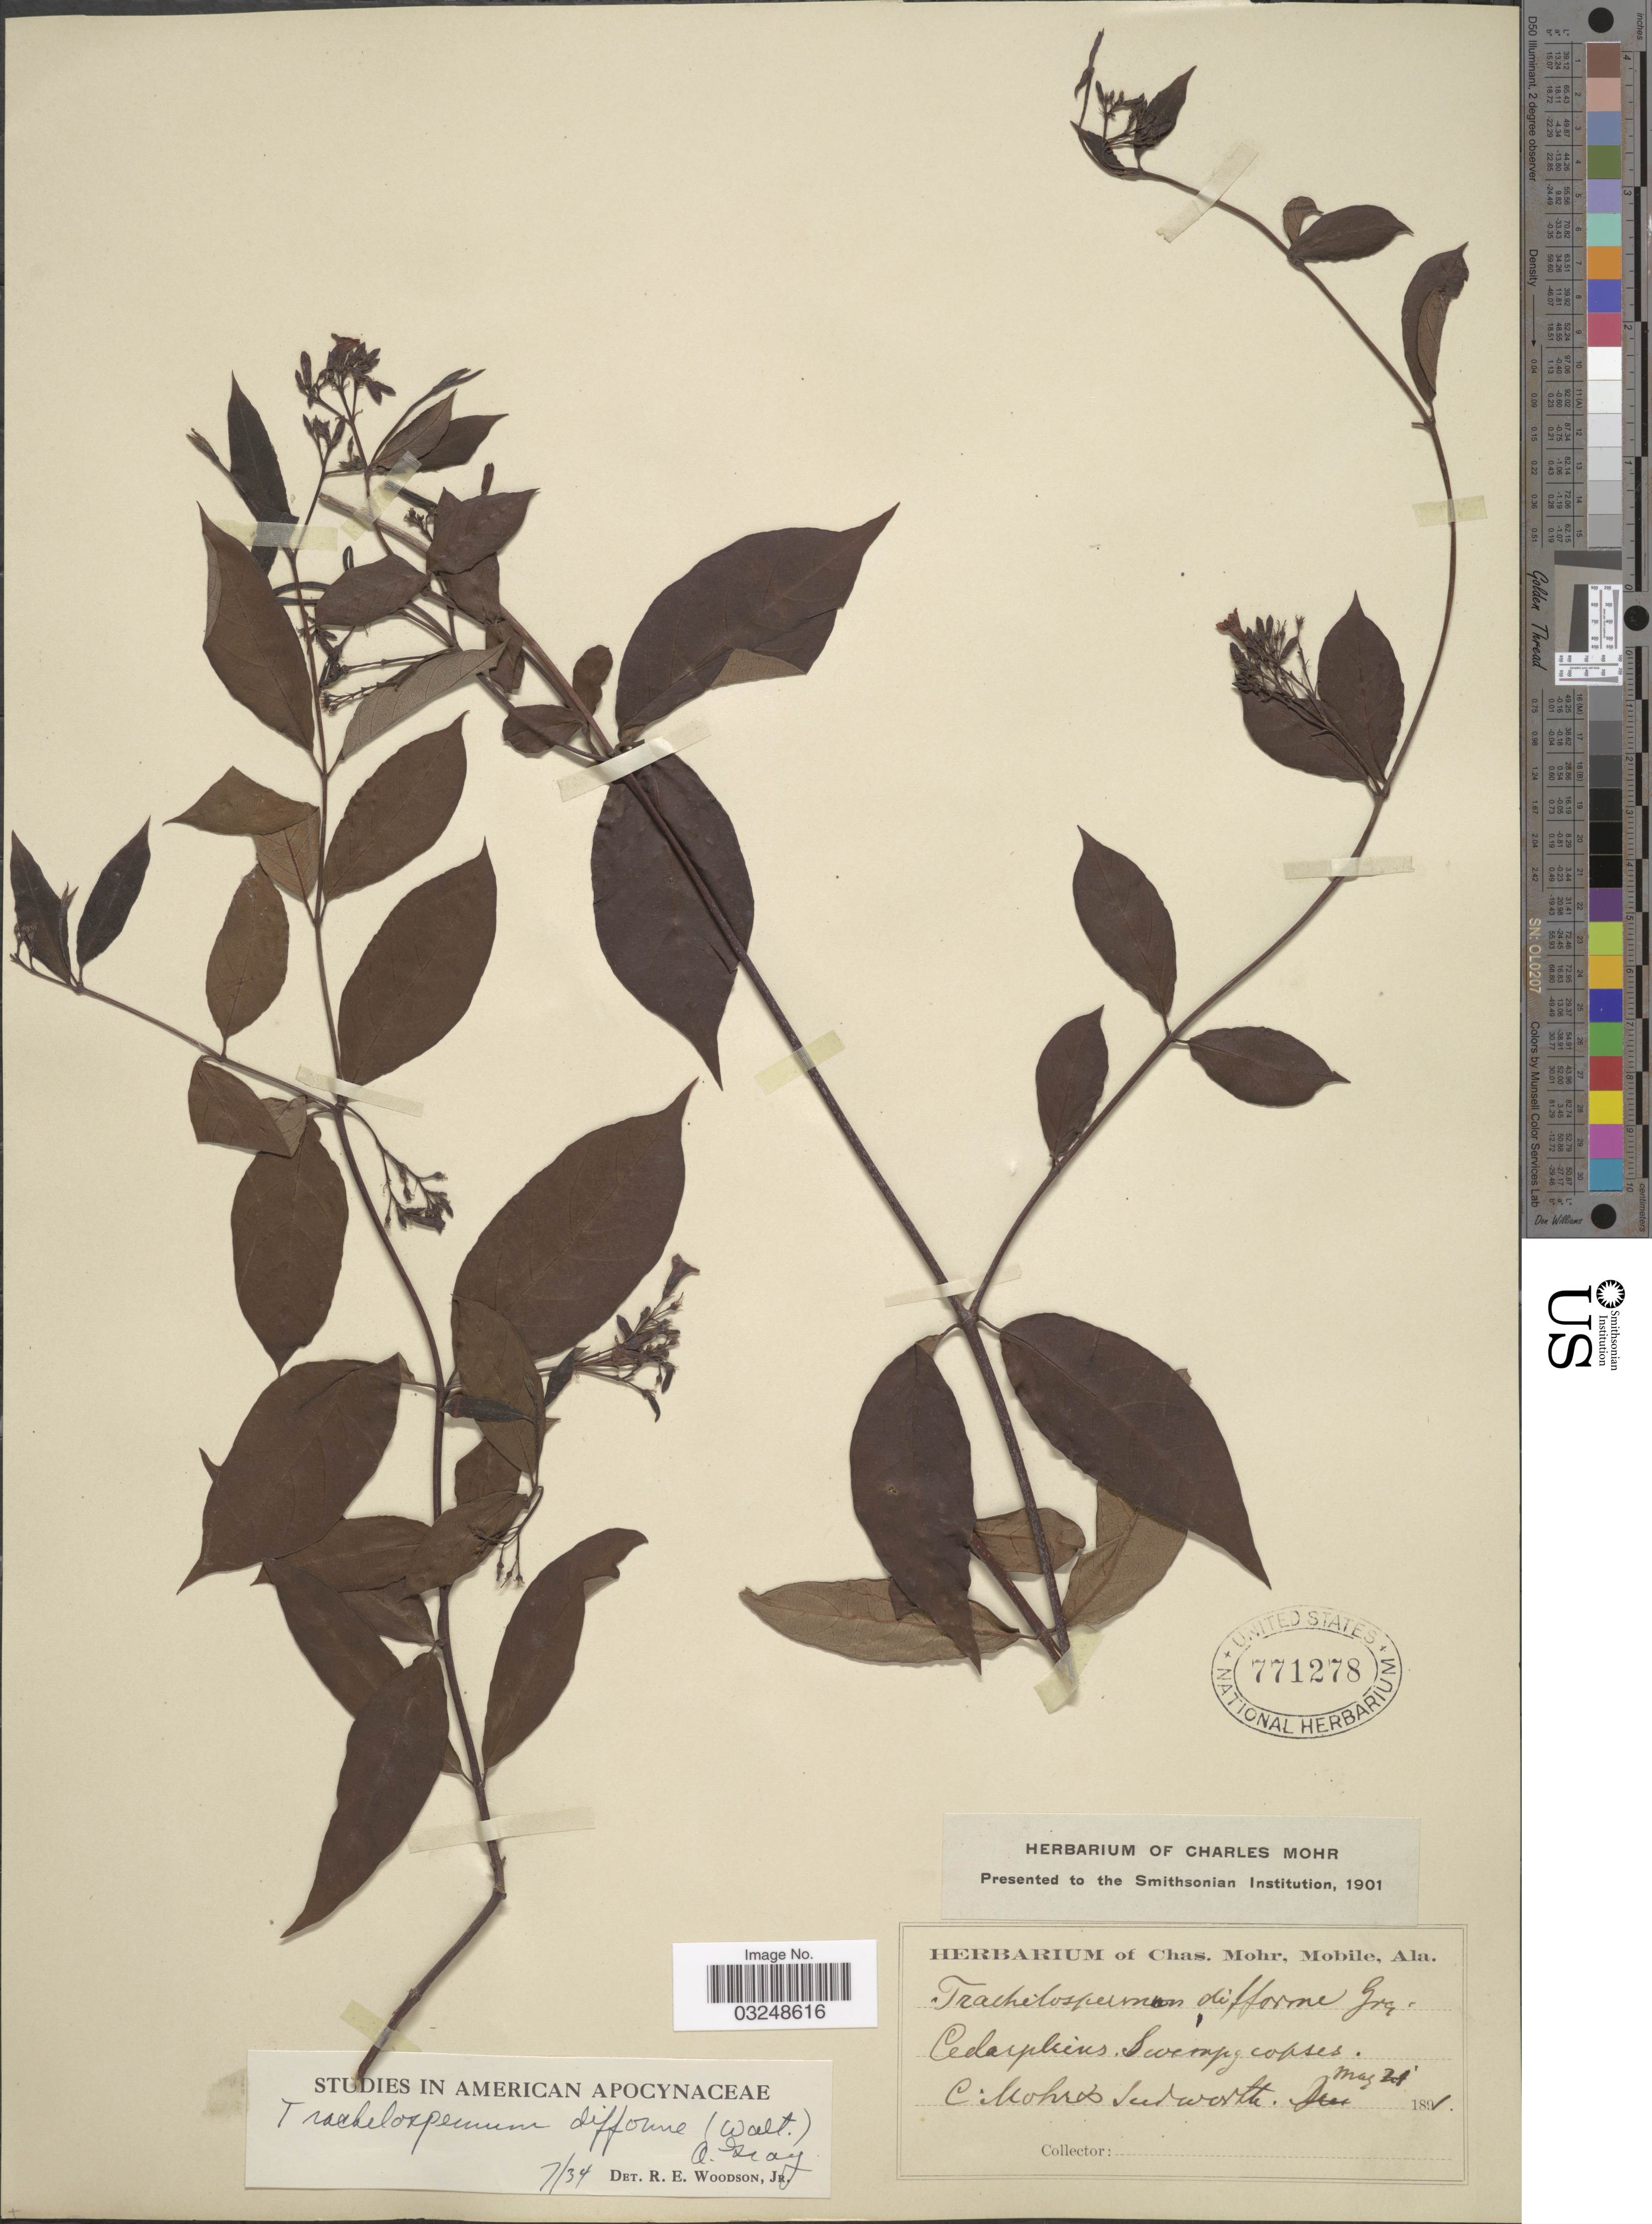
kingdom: Plantae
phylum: Tracheophyta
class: Magnoliopsida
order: Gentianales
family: Apocynaceae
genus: Trachelospermum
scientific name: Trachelospermum difforme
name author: (Walter) A. Gray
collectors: C. T. Mohr & Sudworth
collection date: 1891-05-21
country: United States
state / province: Alabama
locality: Cedar plains.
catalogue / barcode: US 771278